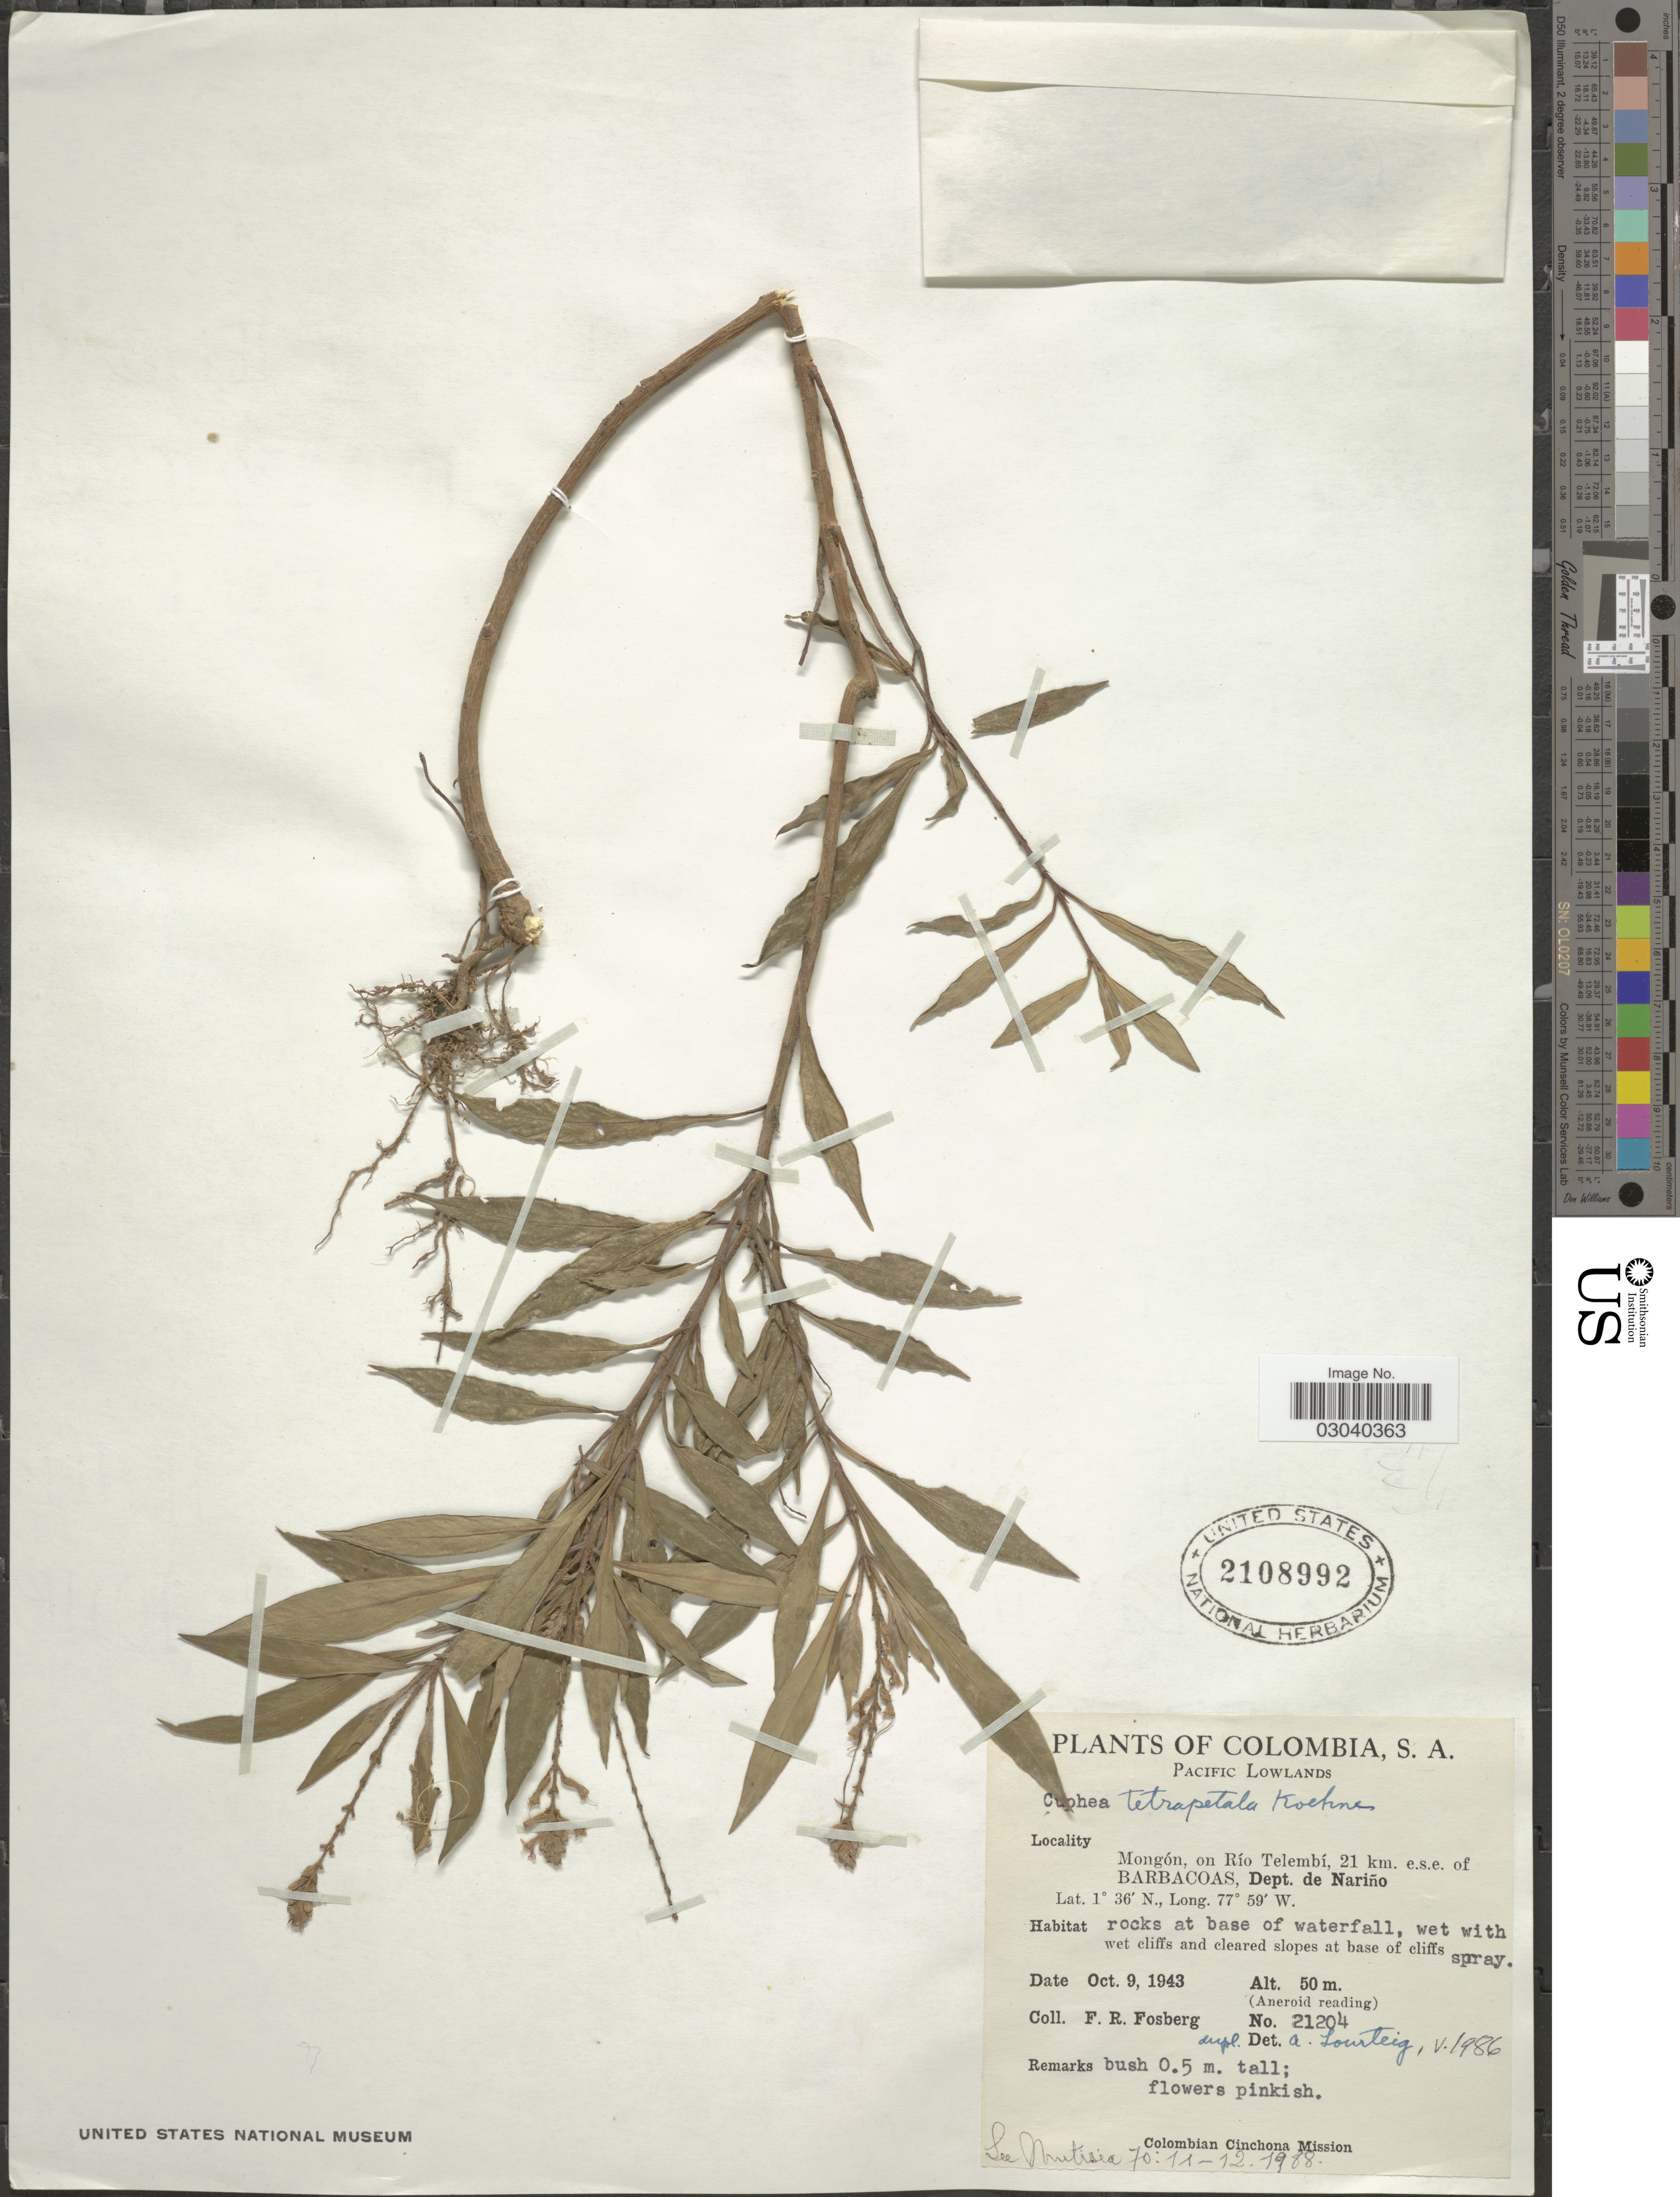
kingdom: Plantae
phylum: Tracheophyta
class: Magnoliopsida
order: Myrtales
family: Lythraceae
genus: Cuphea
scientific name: Cuphea tetrapetala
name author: Koehne in Mart.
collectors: F. R. Fosberg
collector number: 21204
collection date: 1943-10-09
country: Colombia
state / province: Nariño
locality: Pacific Lowlands, Mongón, on Río Telembí, 21 km. e.s.e. of Barbacoas, Dept. de Nariño.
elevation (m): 50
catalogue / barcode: US 2108992